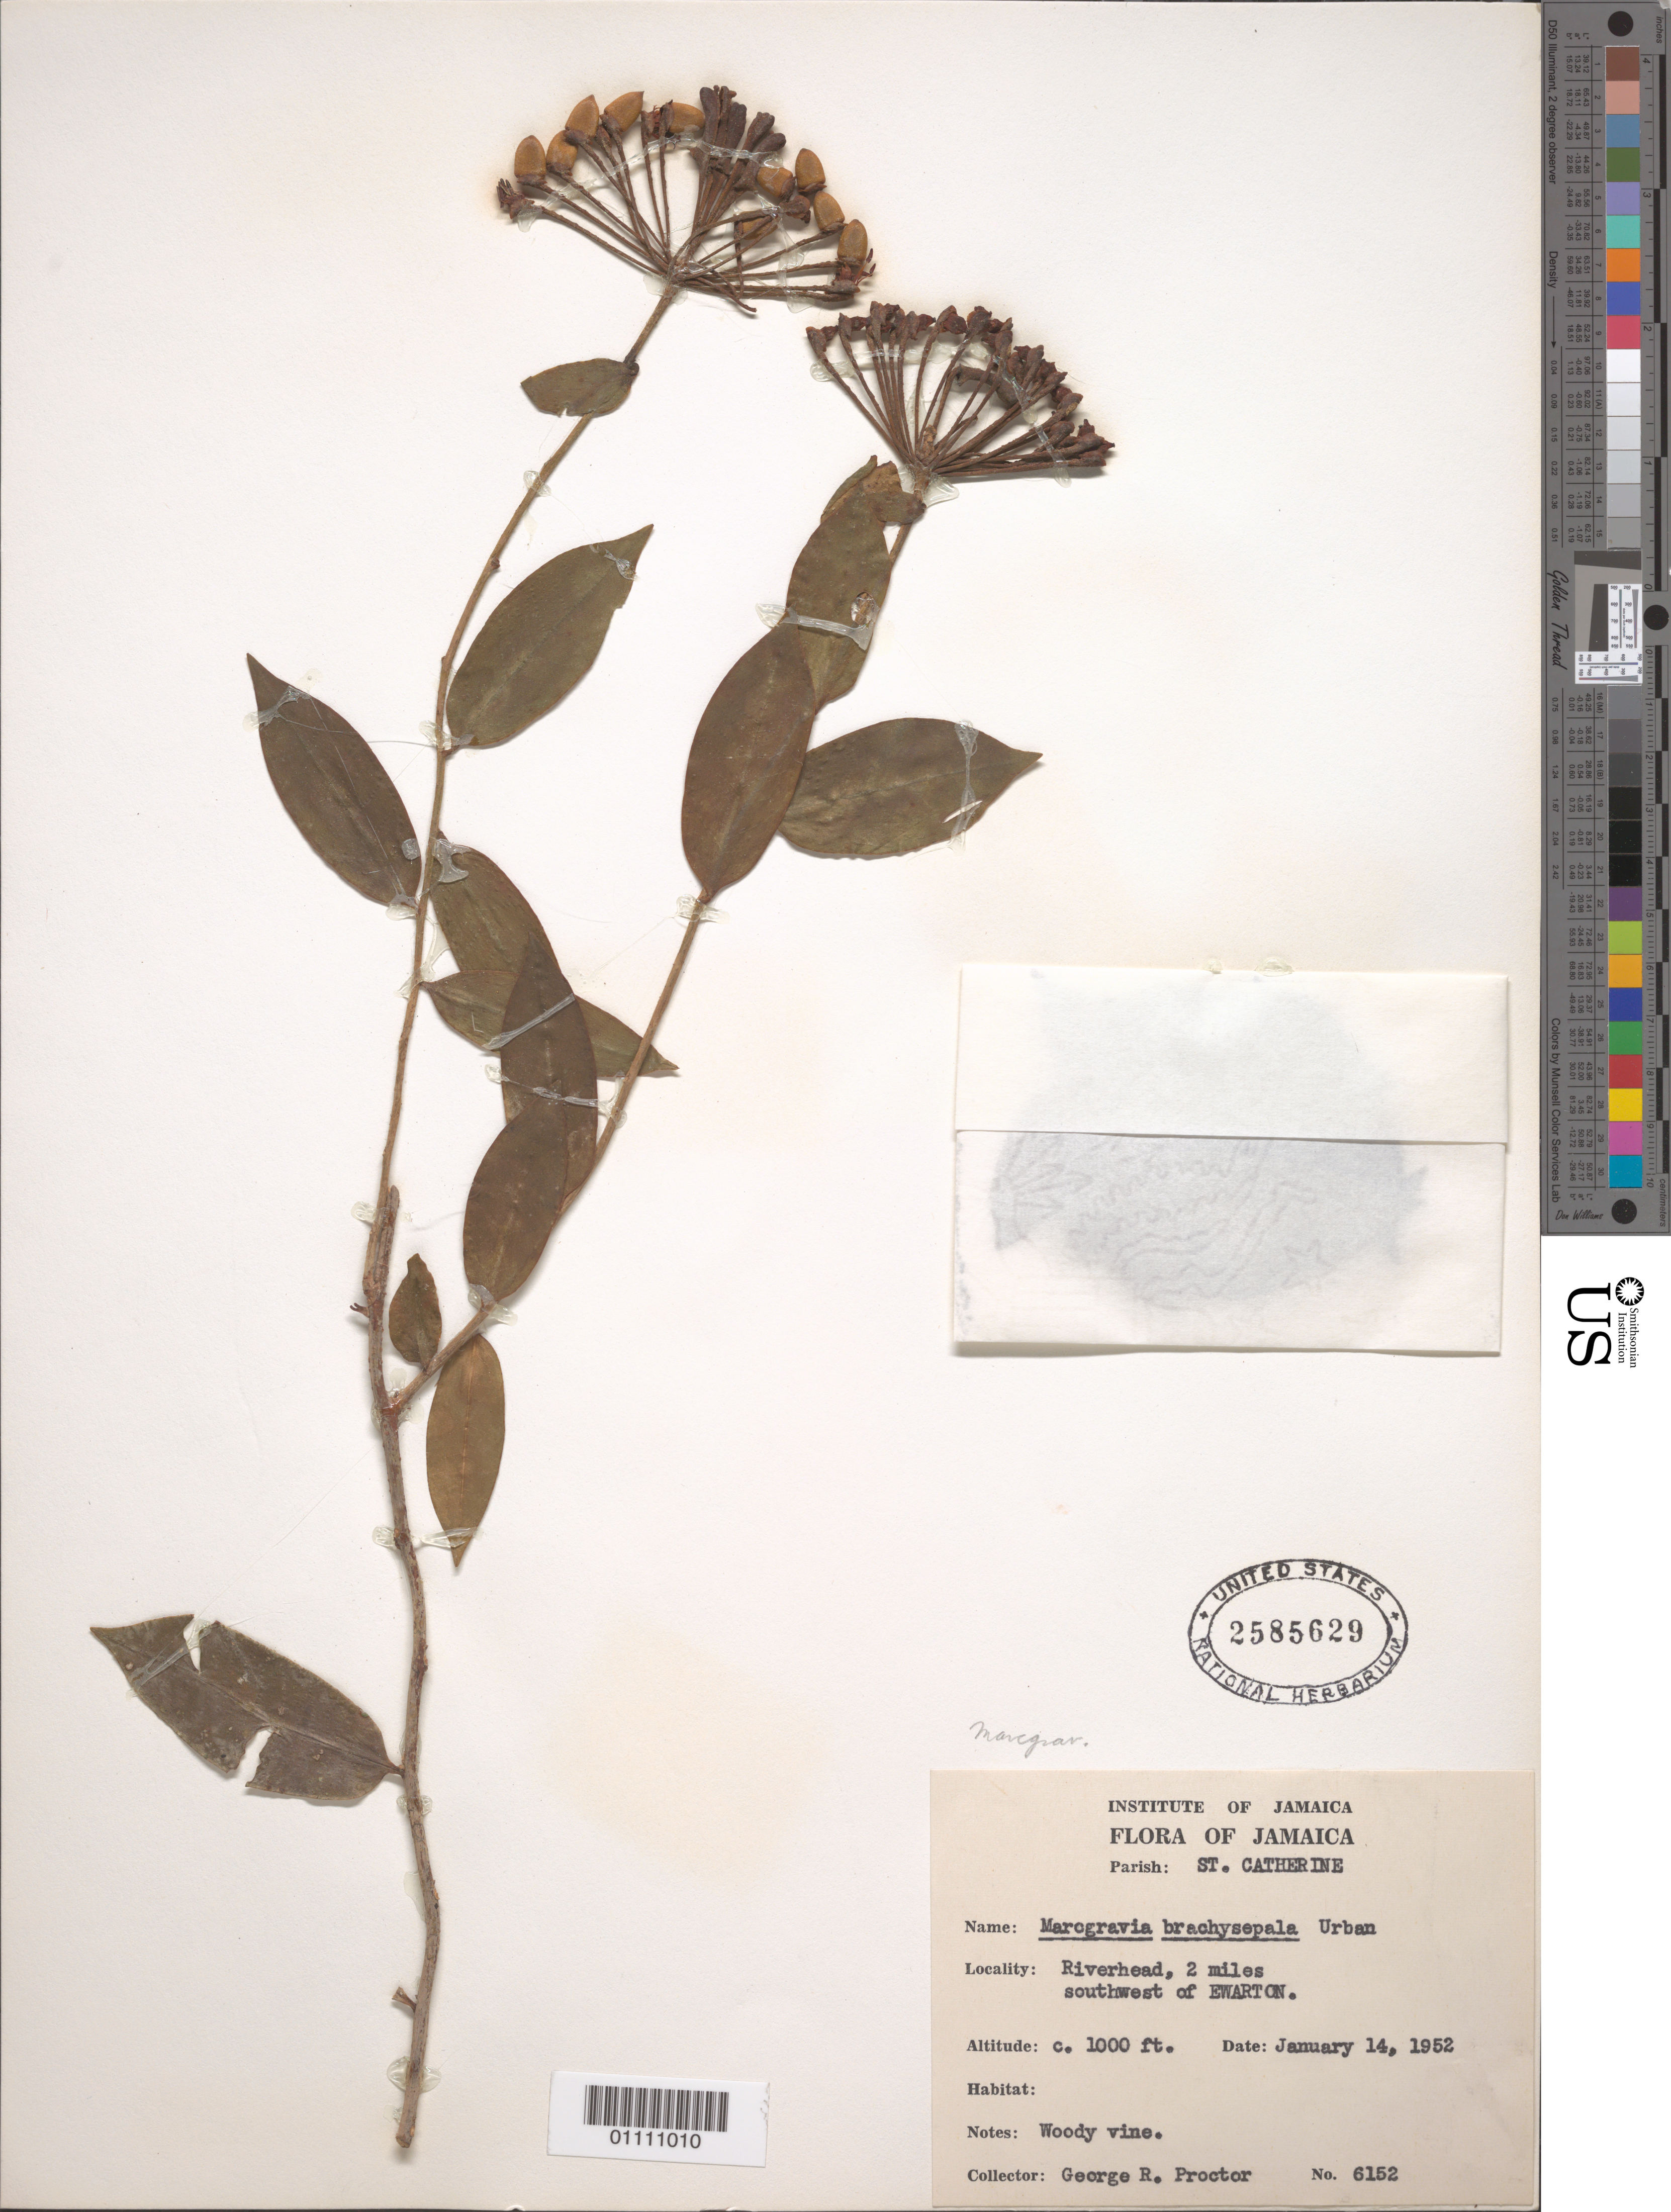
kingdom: Plantae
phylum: Tracheophyta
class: Magnoliopsida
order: Ericales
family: Marcgraviaceae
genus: Marcgravia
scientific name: Marcgravia brachysepala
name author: Urb.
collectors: G. R. Proctor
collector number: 6152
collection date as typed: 14 Jan 1952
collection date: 1952-01-14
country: Jamaica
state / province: Saint Catherine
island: Jamaica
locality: Riverhead, 2 miles southwest of Ewarton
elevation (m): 305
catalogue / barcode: US 2585629